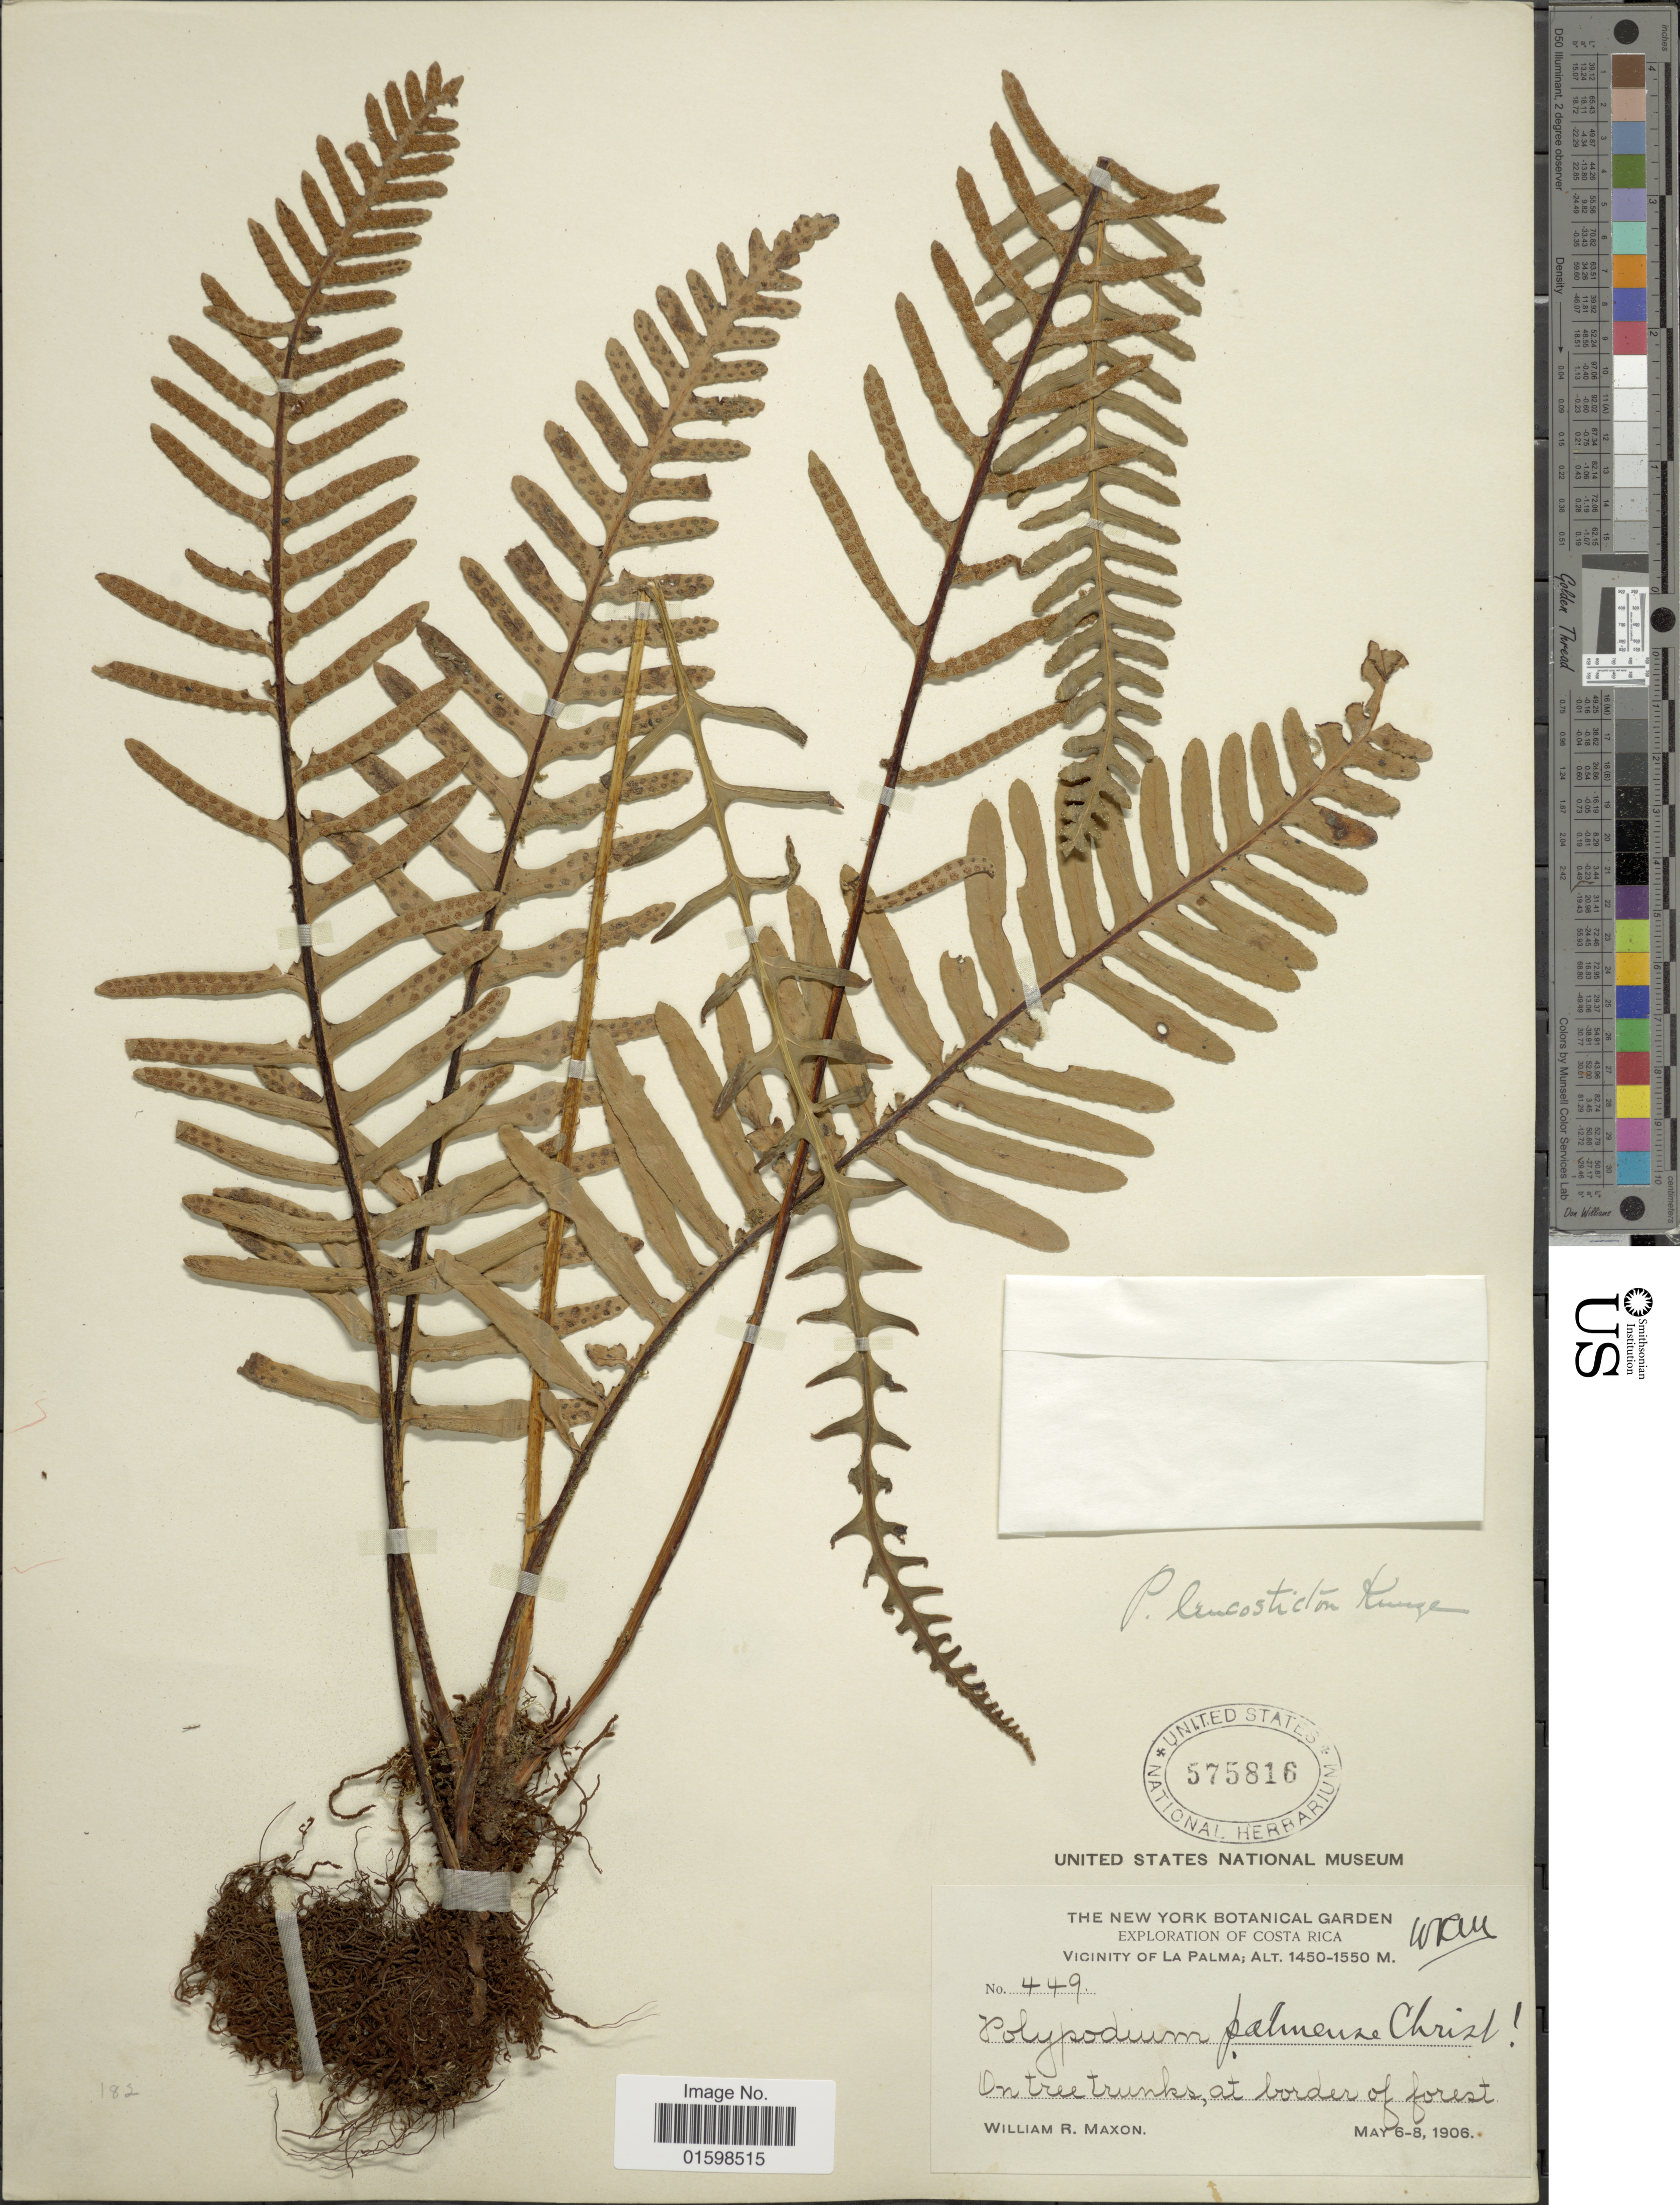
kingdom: Plantae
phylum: Tracheophyta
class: Polypodiopsida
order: Polypodiales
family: Polypodiaceae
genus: Pleopeltis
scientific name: Pleopeltis remota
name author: (Desv.) A.R. Sm.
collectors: W. R. Maxon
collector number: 449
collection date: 1906-05-06/1906-05-08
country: Costa Rica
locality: Vicinity of La Palma, on tree trunks, at border of forest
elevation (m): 1450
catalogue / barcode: US 575816